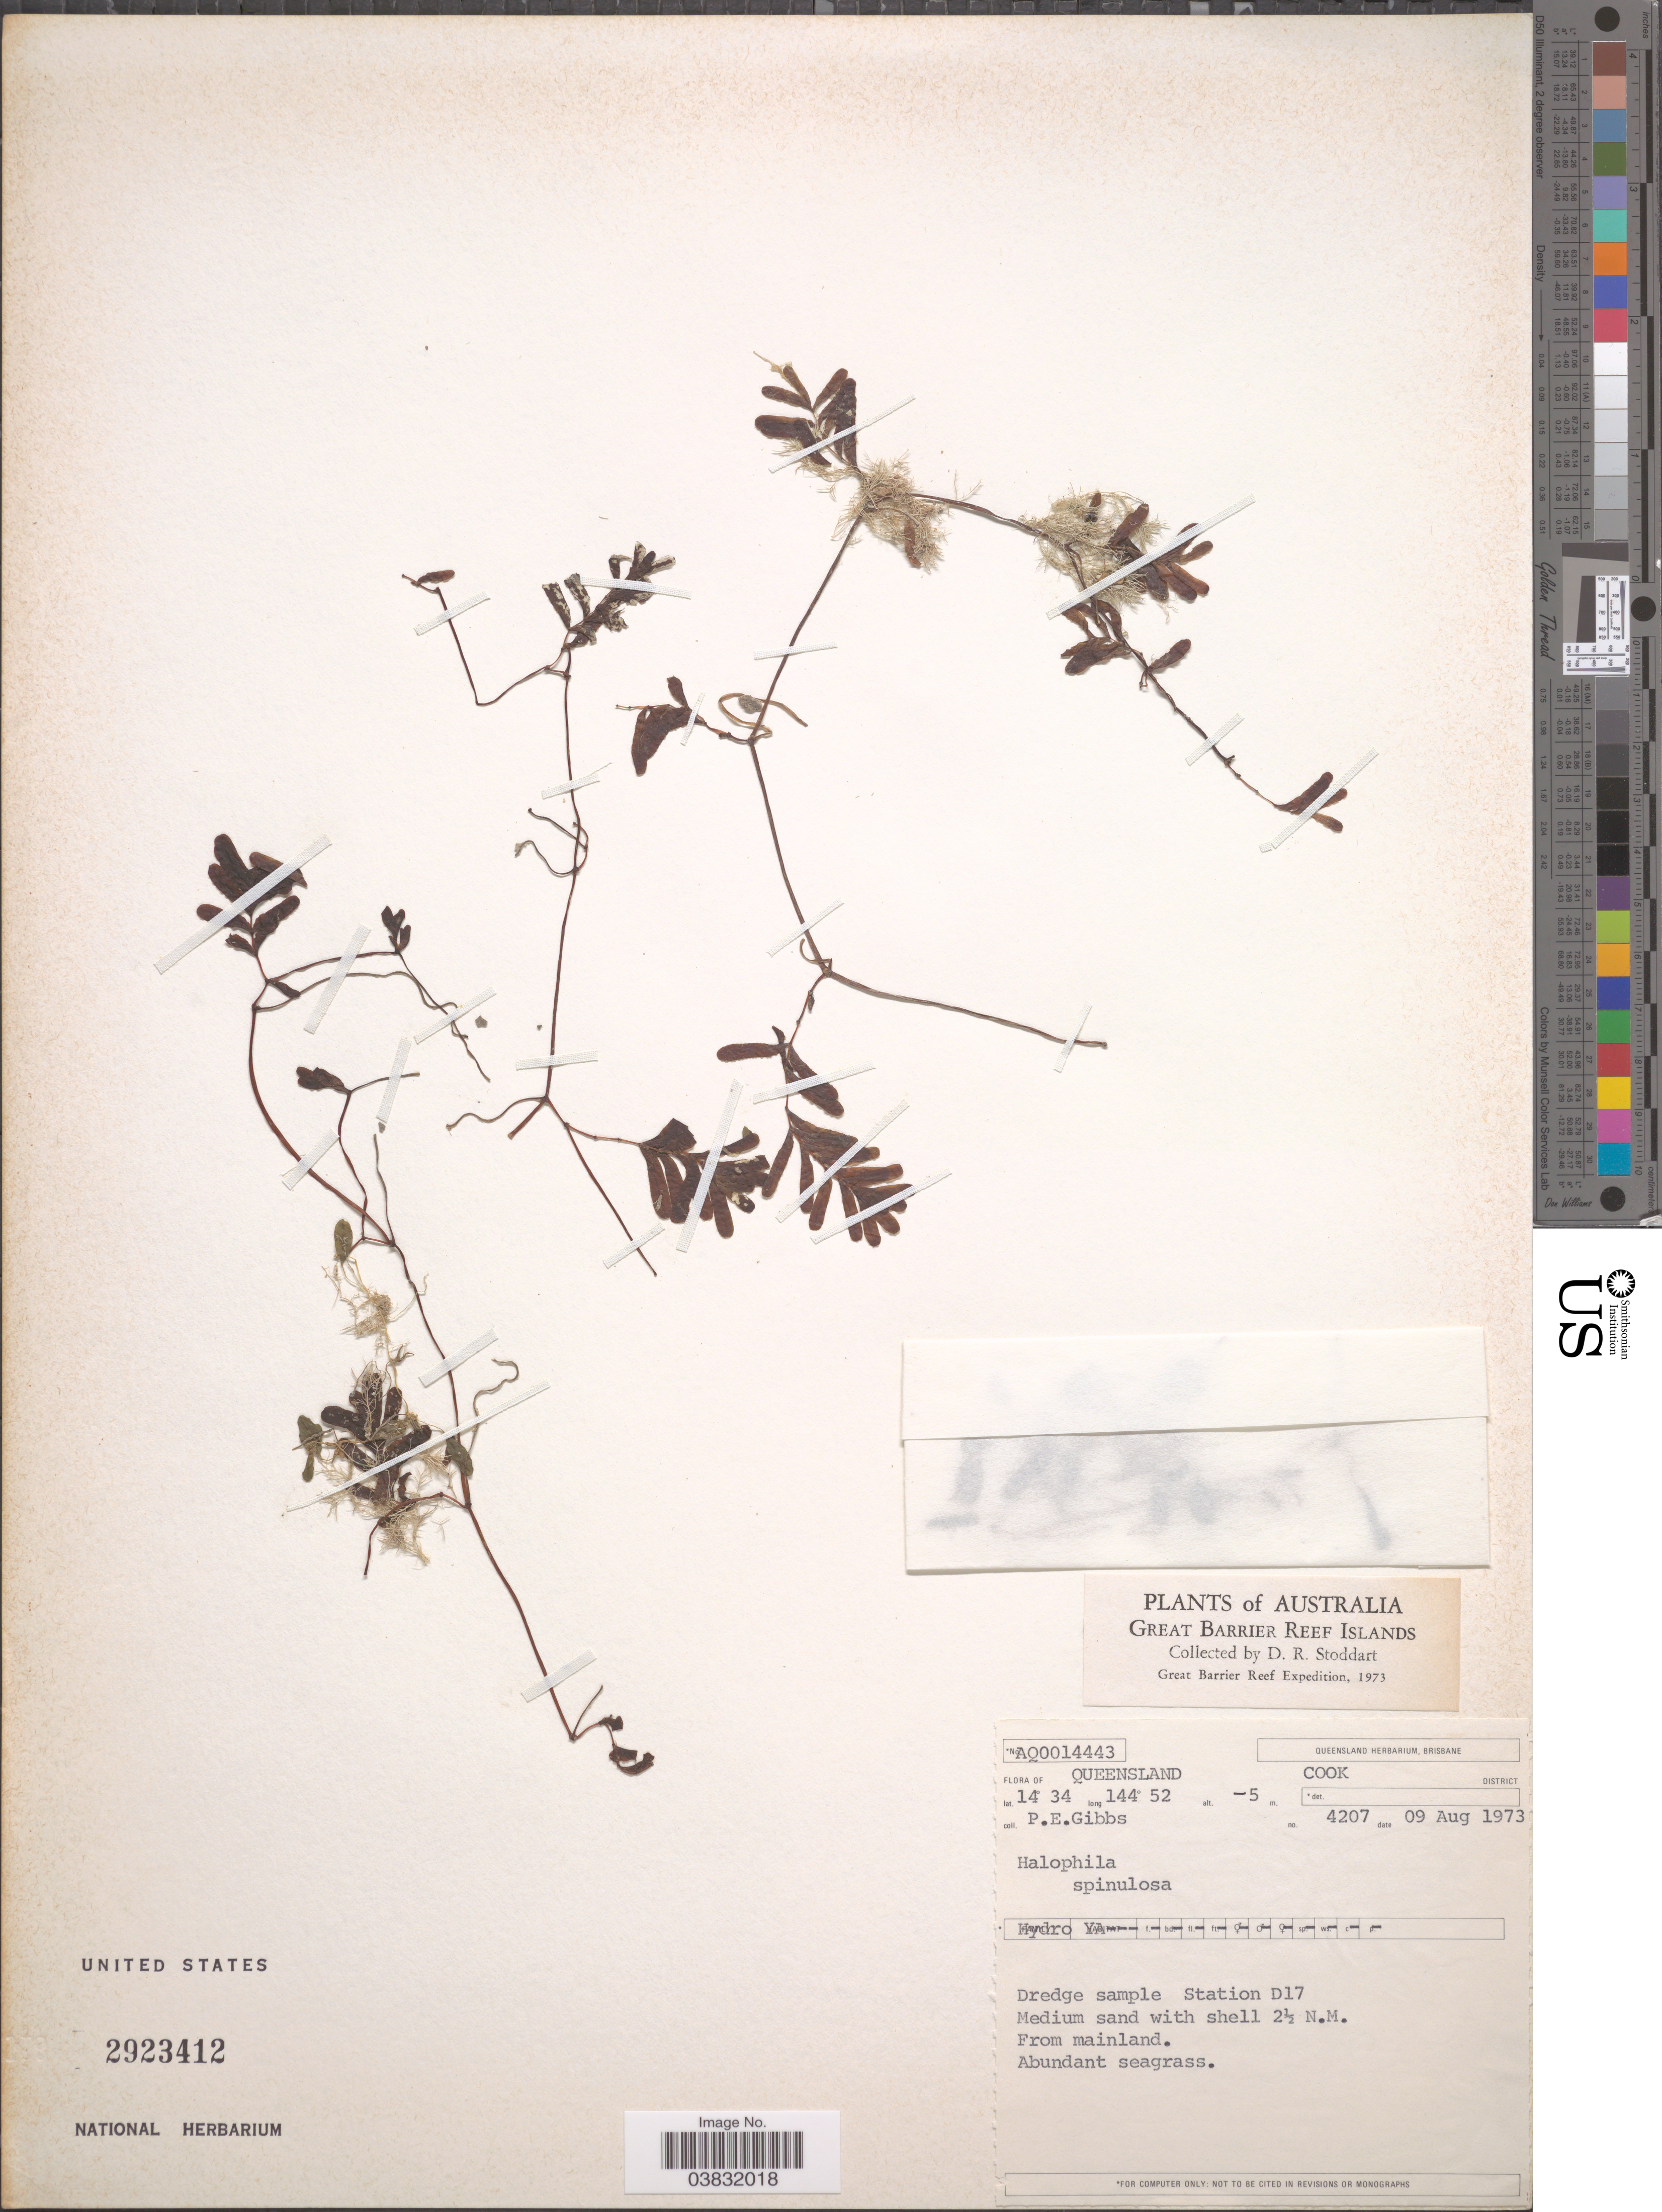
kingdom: Plantae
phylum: Tracheophyta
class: Liliopsida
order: Alismatales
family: Hydrocharitaceae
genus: Halophila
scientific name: Halophila spinulosa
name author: (R. Br.) Asch.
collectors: P. E. Gibbs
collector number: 4207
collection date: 1973-08-09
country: Australia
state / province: Queensland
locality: Great Barrier Reef Islands. Cook District. Dredge sample Station D17.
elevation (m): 5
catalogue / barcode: US 2923412